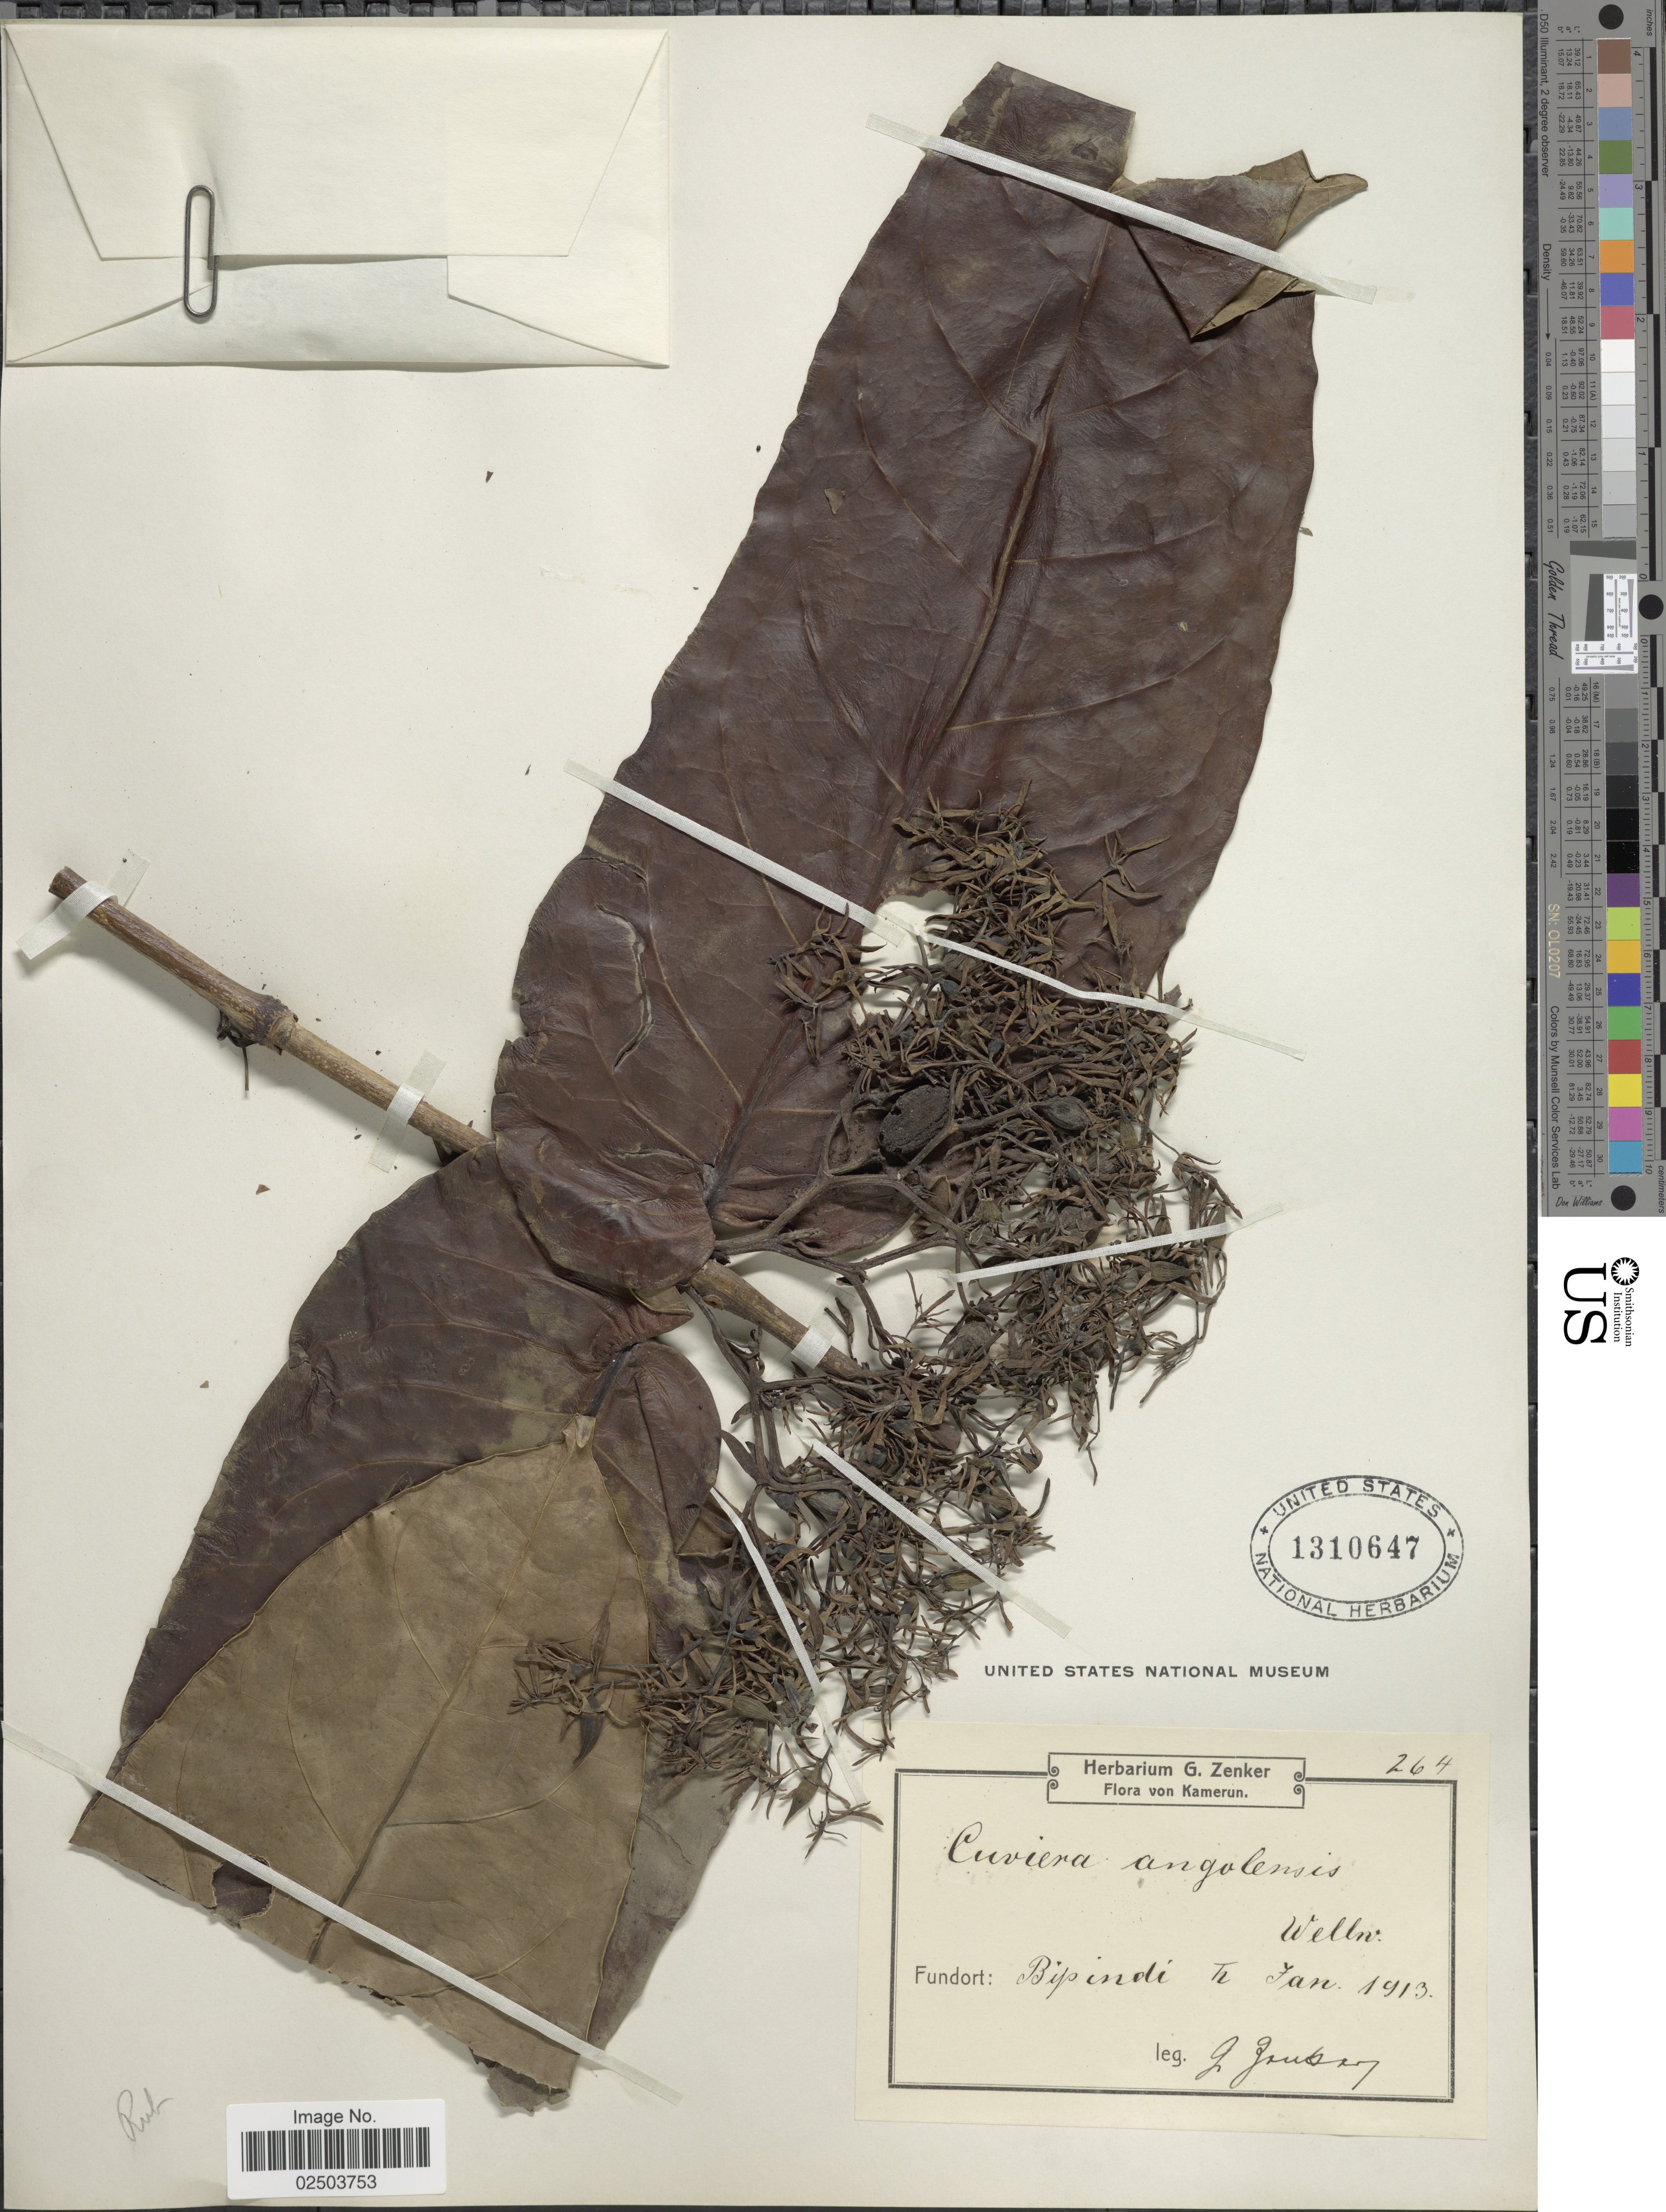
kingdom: Plantae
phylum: Tracheophyta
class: Magnoliopsida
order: Gentianales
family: Rubiaceae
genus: Cuviera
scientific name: Cuviera angolensis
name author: Welw. ex K. Schum.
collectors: G. A. Zenker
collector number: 264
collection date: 1913-01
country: Cameroon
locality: Kamerun. Bipindi.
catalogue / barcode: US 1310647